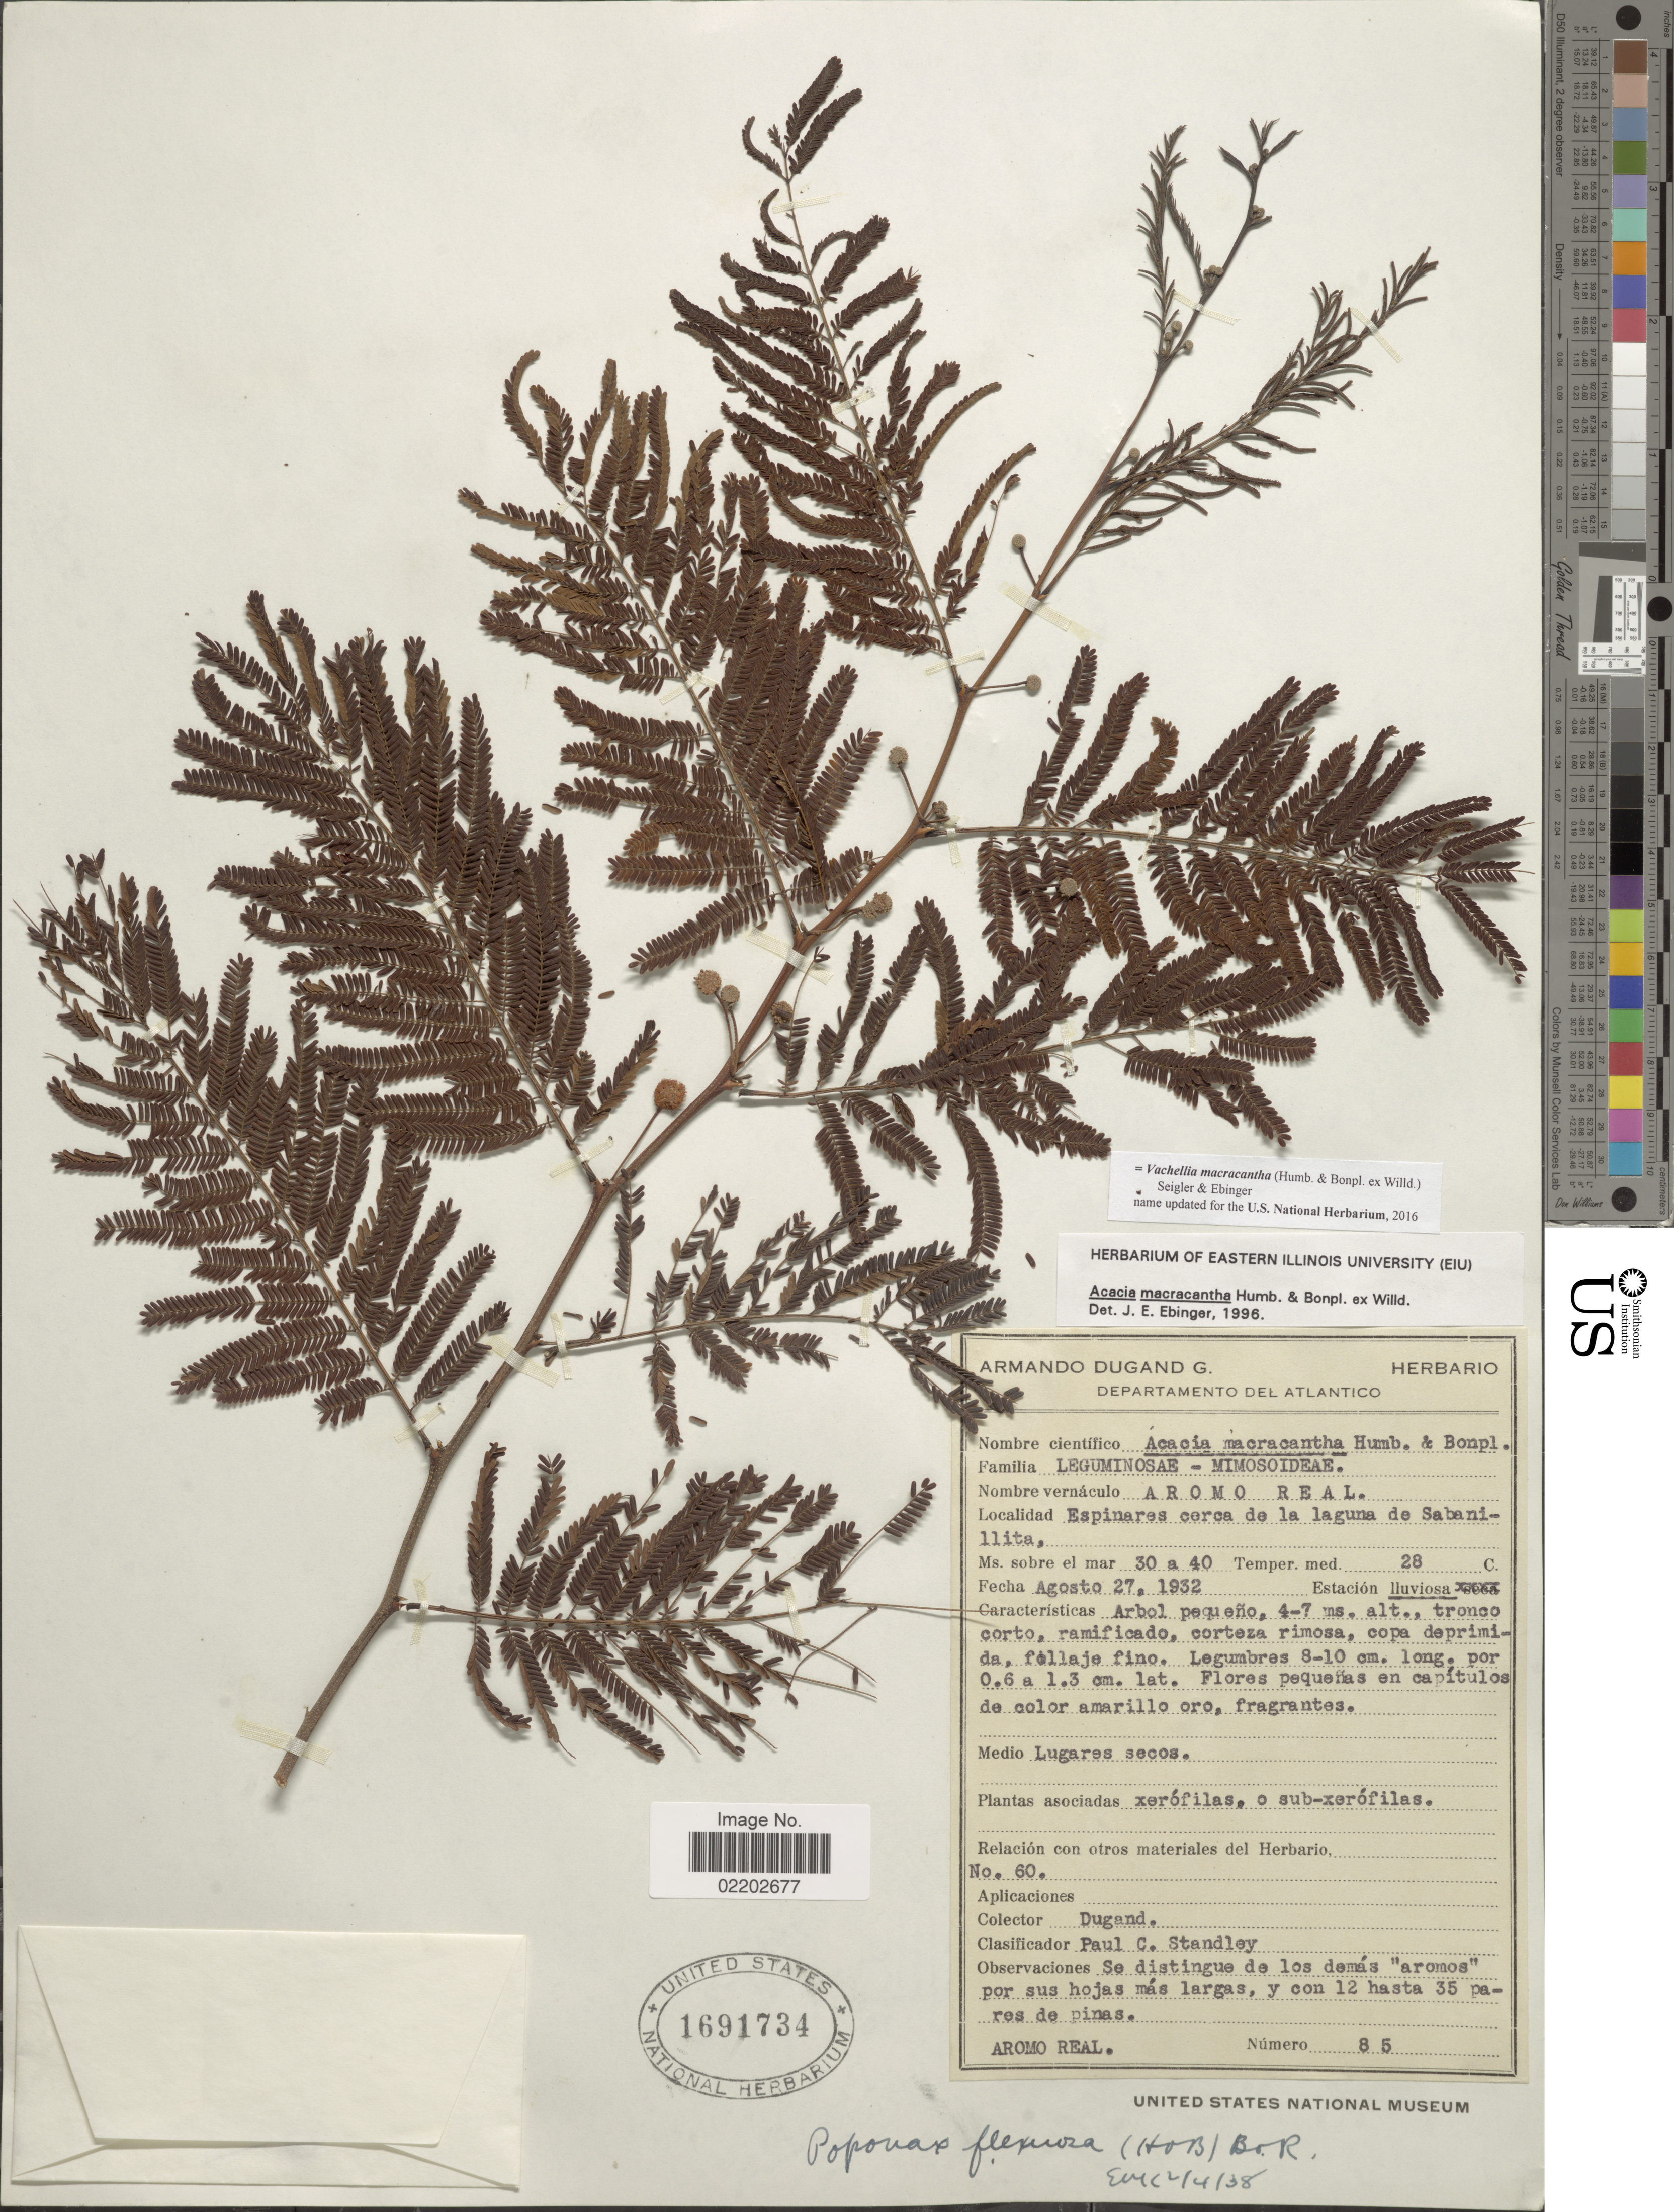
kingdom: Plantae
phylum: Tracheophyta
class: Magnoliopsida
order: Fabales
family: Fabaceae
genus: Vachellia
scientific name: Vachellia macracantha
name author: (Humb. & Bonpl. ex Willd.) Seigler & Ebinger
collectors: A. Dugand G.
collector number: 85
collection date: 1932-08-27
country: Colombia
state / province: Atlántico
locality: Departamento del Atlantico. Espinares cerca de la laguna de Sabanillita.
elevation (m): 30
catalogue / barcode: US 1691734